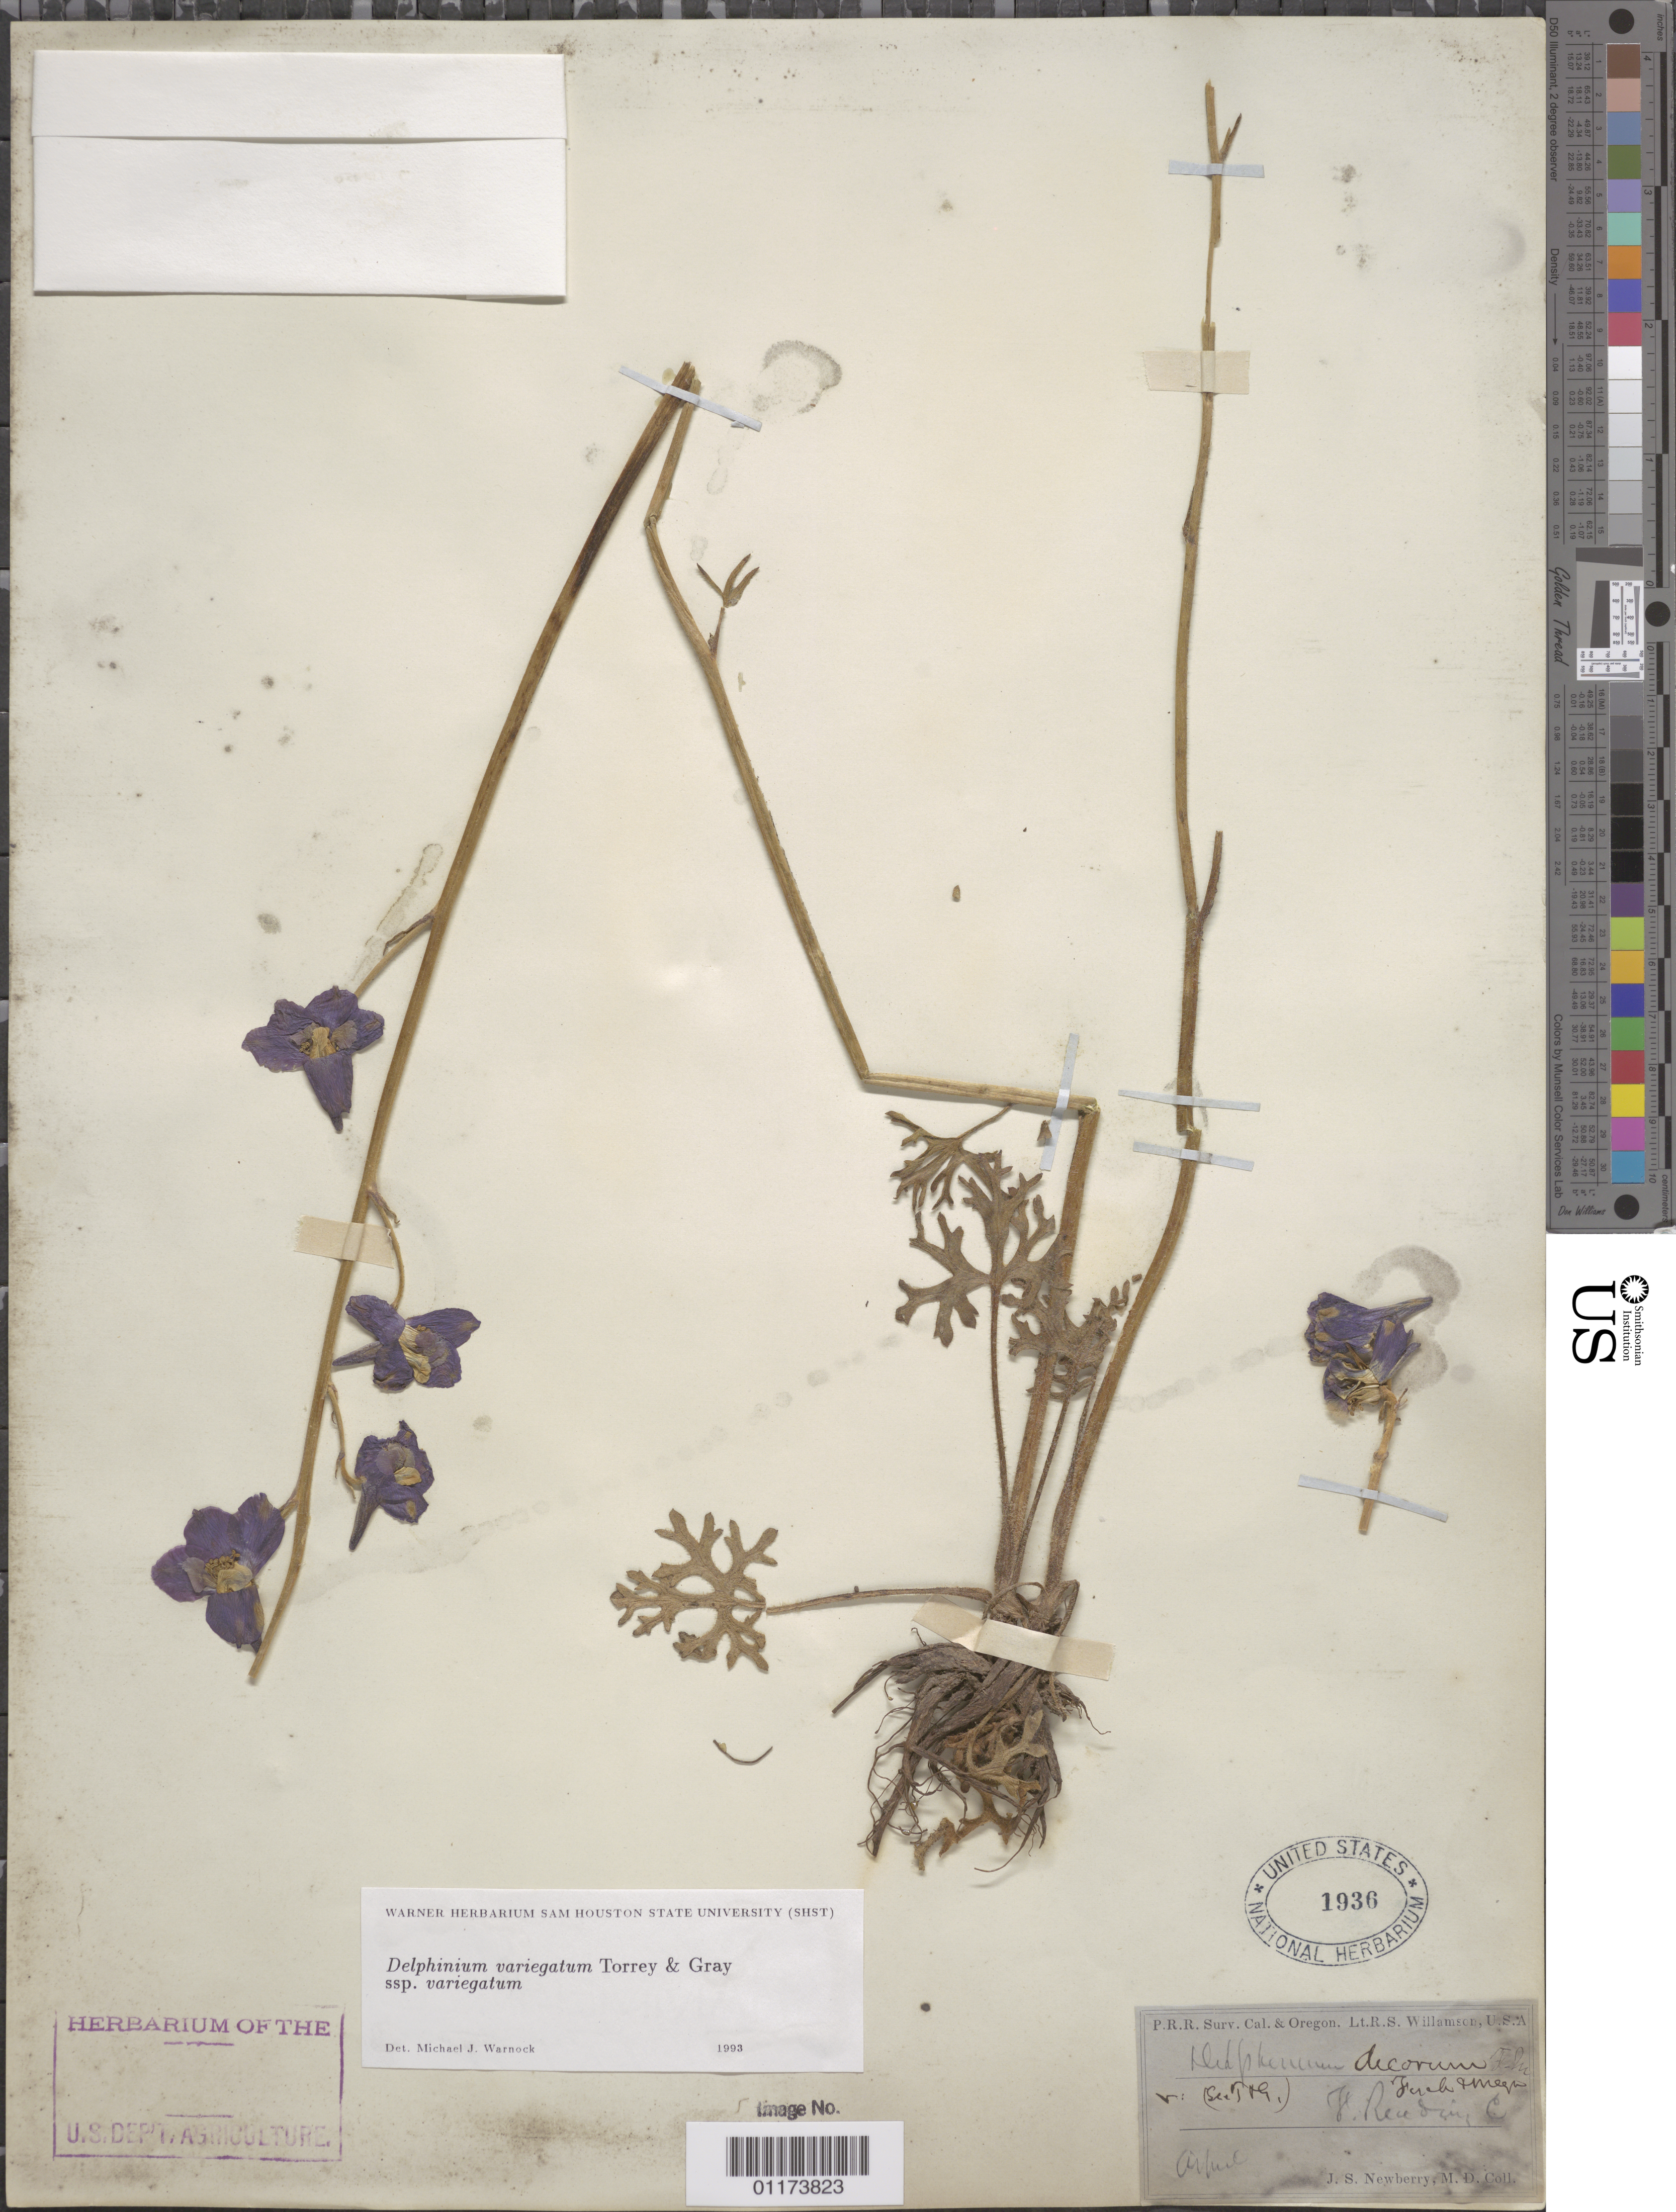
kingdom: Plantae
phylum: Tracheophyta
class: Magnoliopsida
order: Ranunculales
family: Ranunculaceae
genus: Delphinium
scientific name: Delphinium variegatum subsp. variegatum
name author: Torr. & A. Gray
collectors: J. S. Newberry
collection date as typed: Apr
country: United States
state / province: California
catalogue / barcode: US 1936